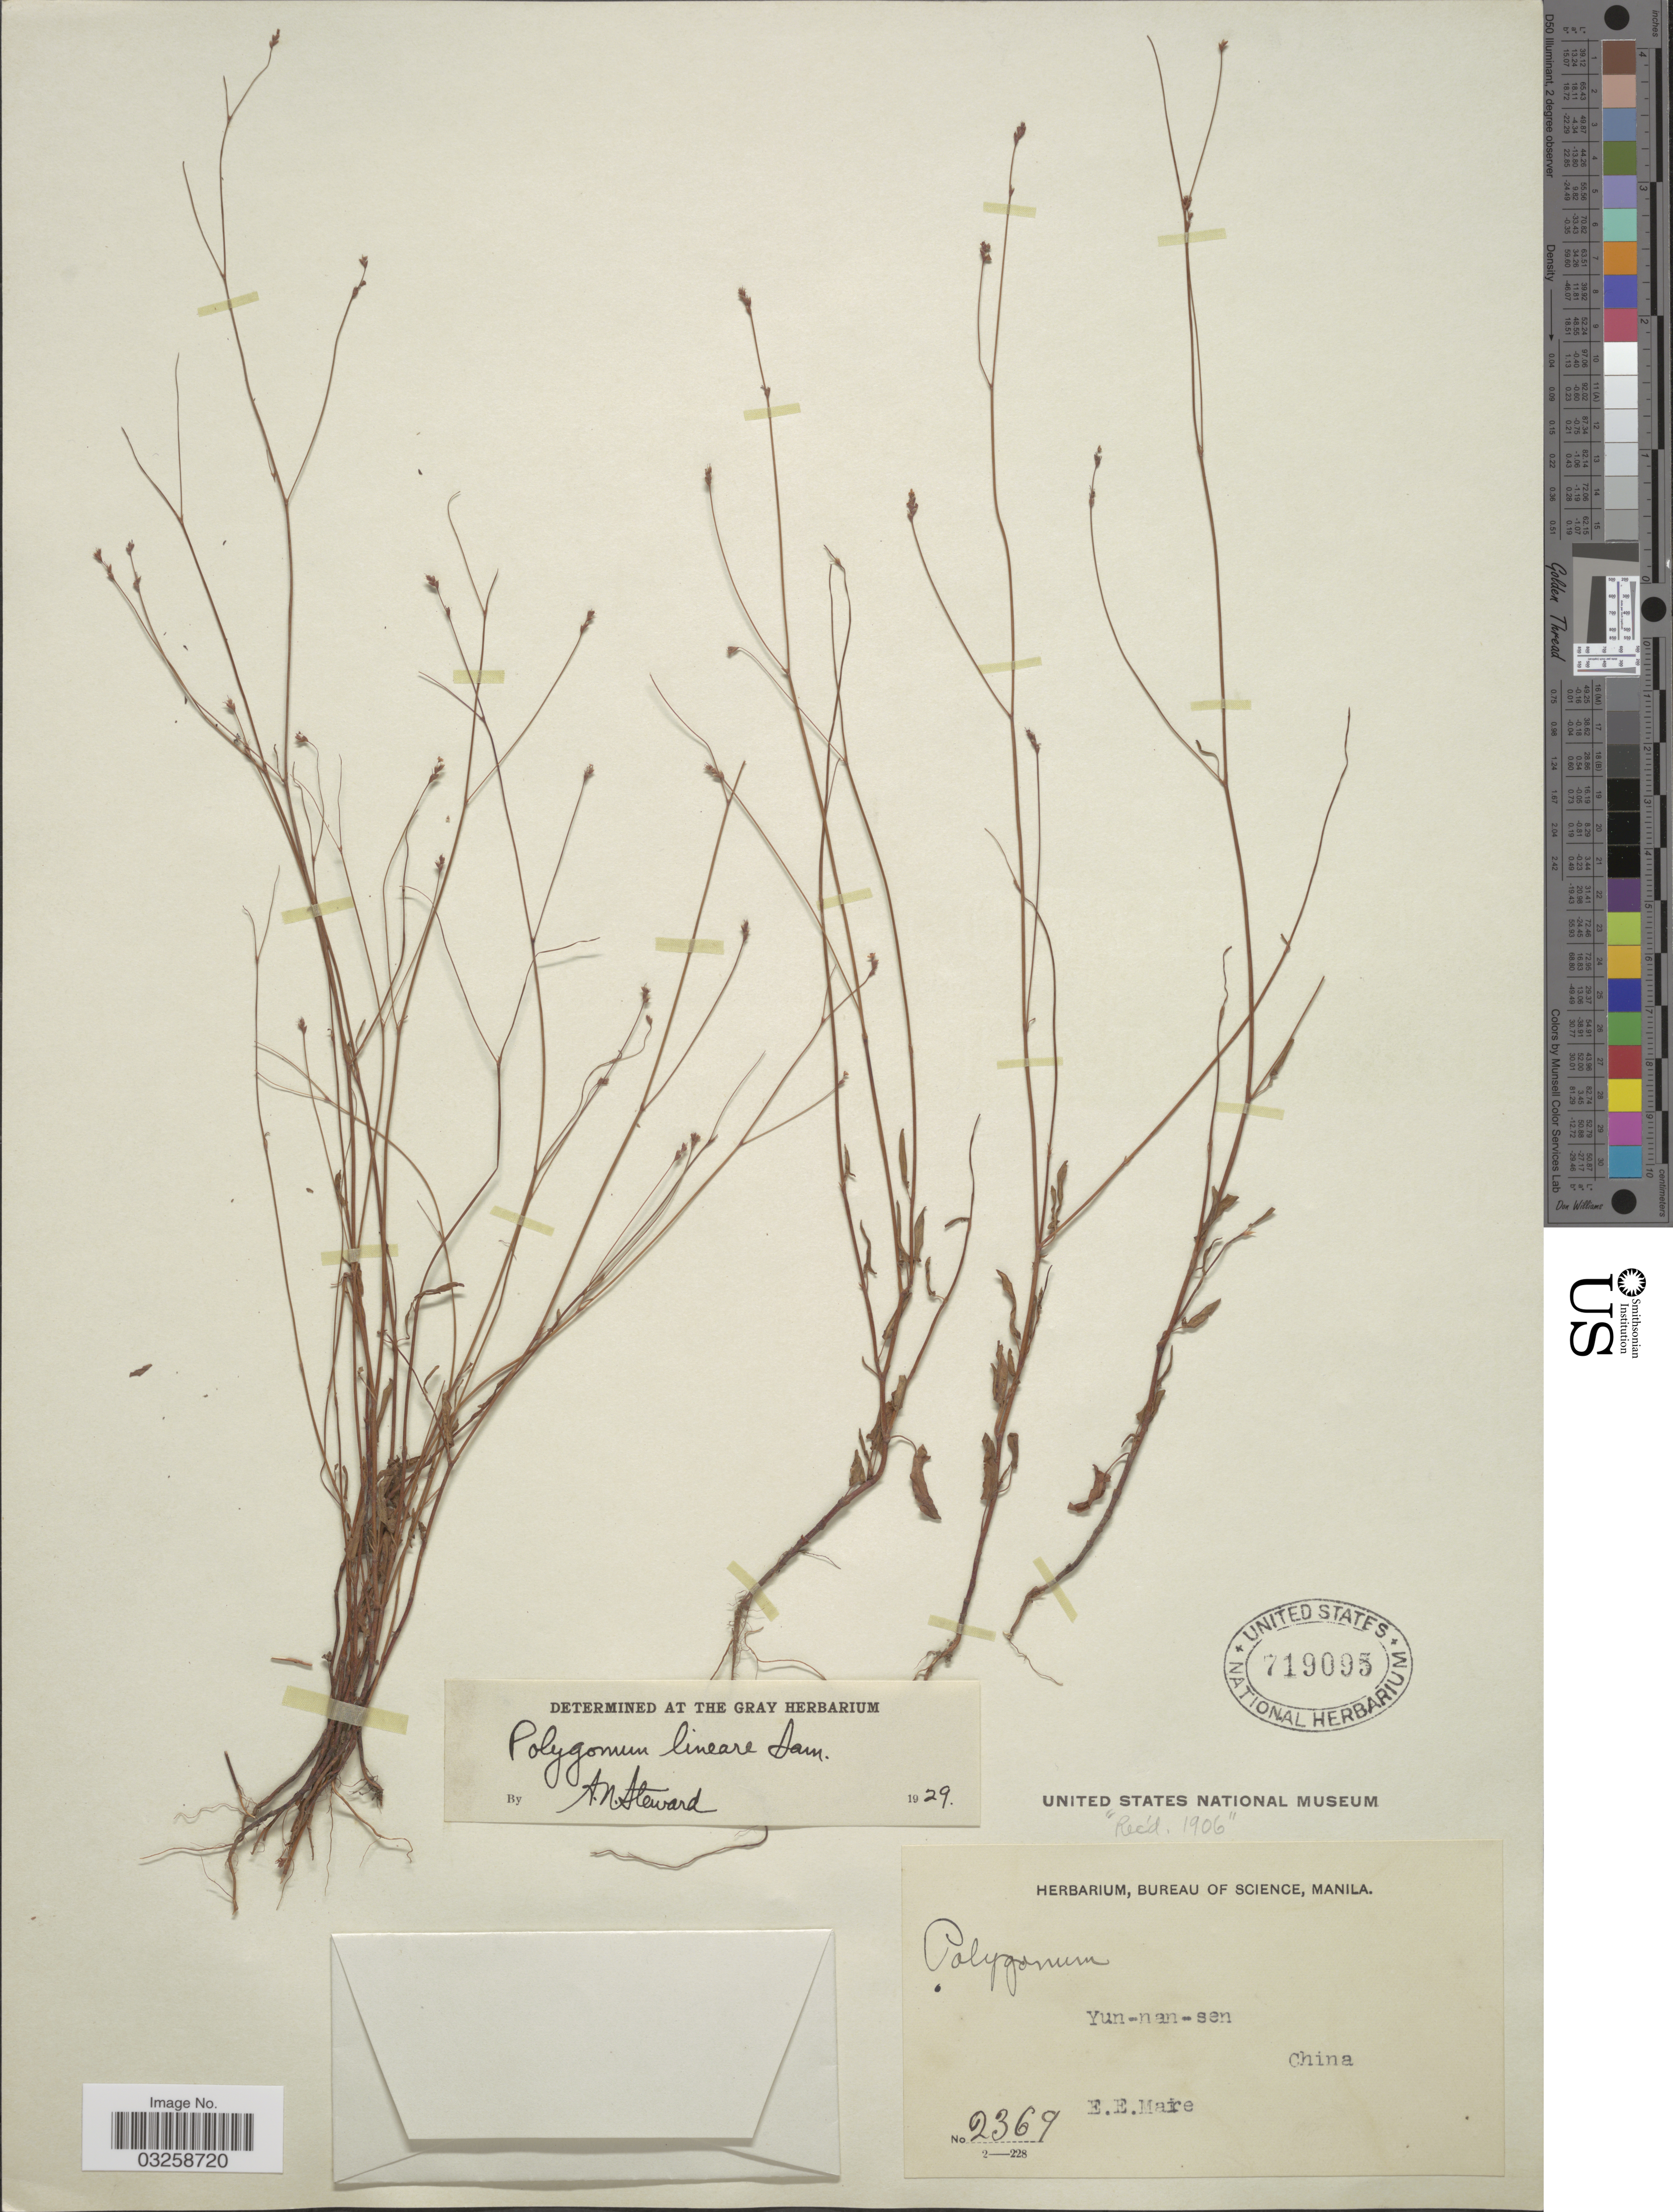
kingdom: Plantae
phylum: Tracheophyta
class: Magnoliopsida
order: Caryophyllales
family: Polygonaceae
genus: Polygonum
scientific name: Polygonum lineare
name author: Sam.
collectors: E. Mare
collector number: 2369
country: China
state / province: Yunnan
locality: Yun-nan-sen.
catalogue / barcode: US 719095